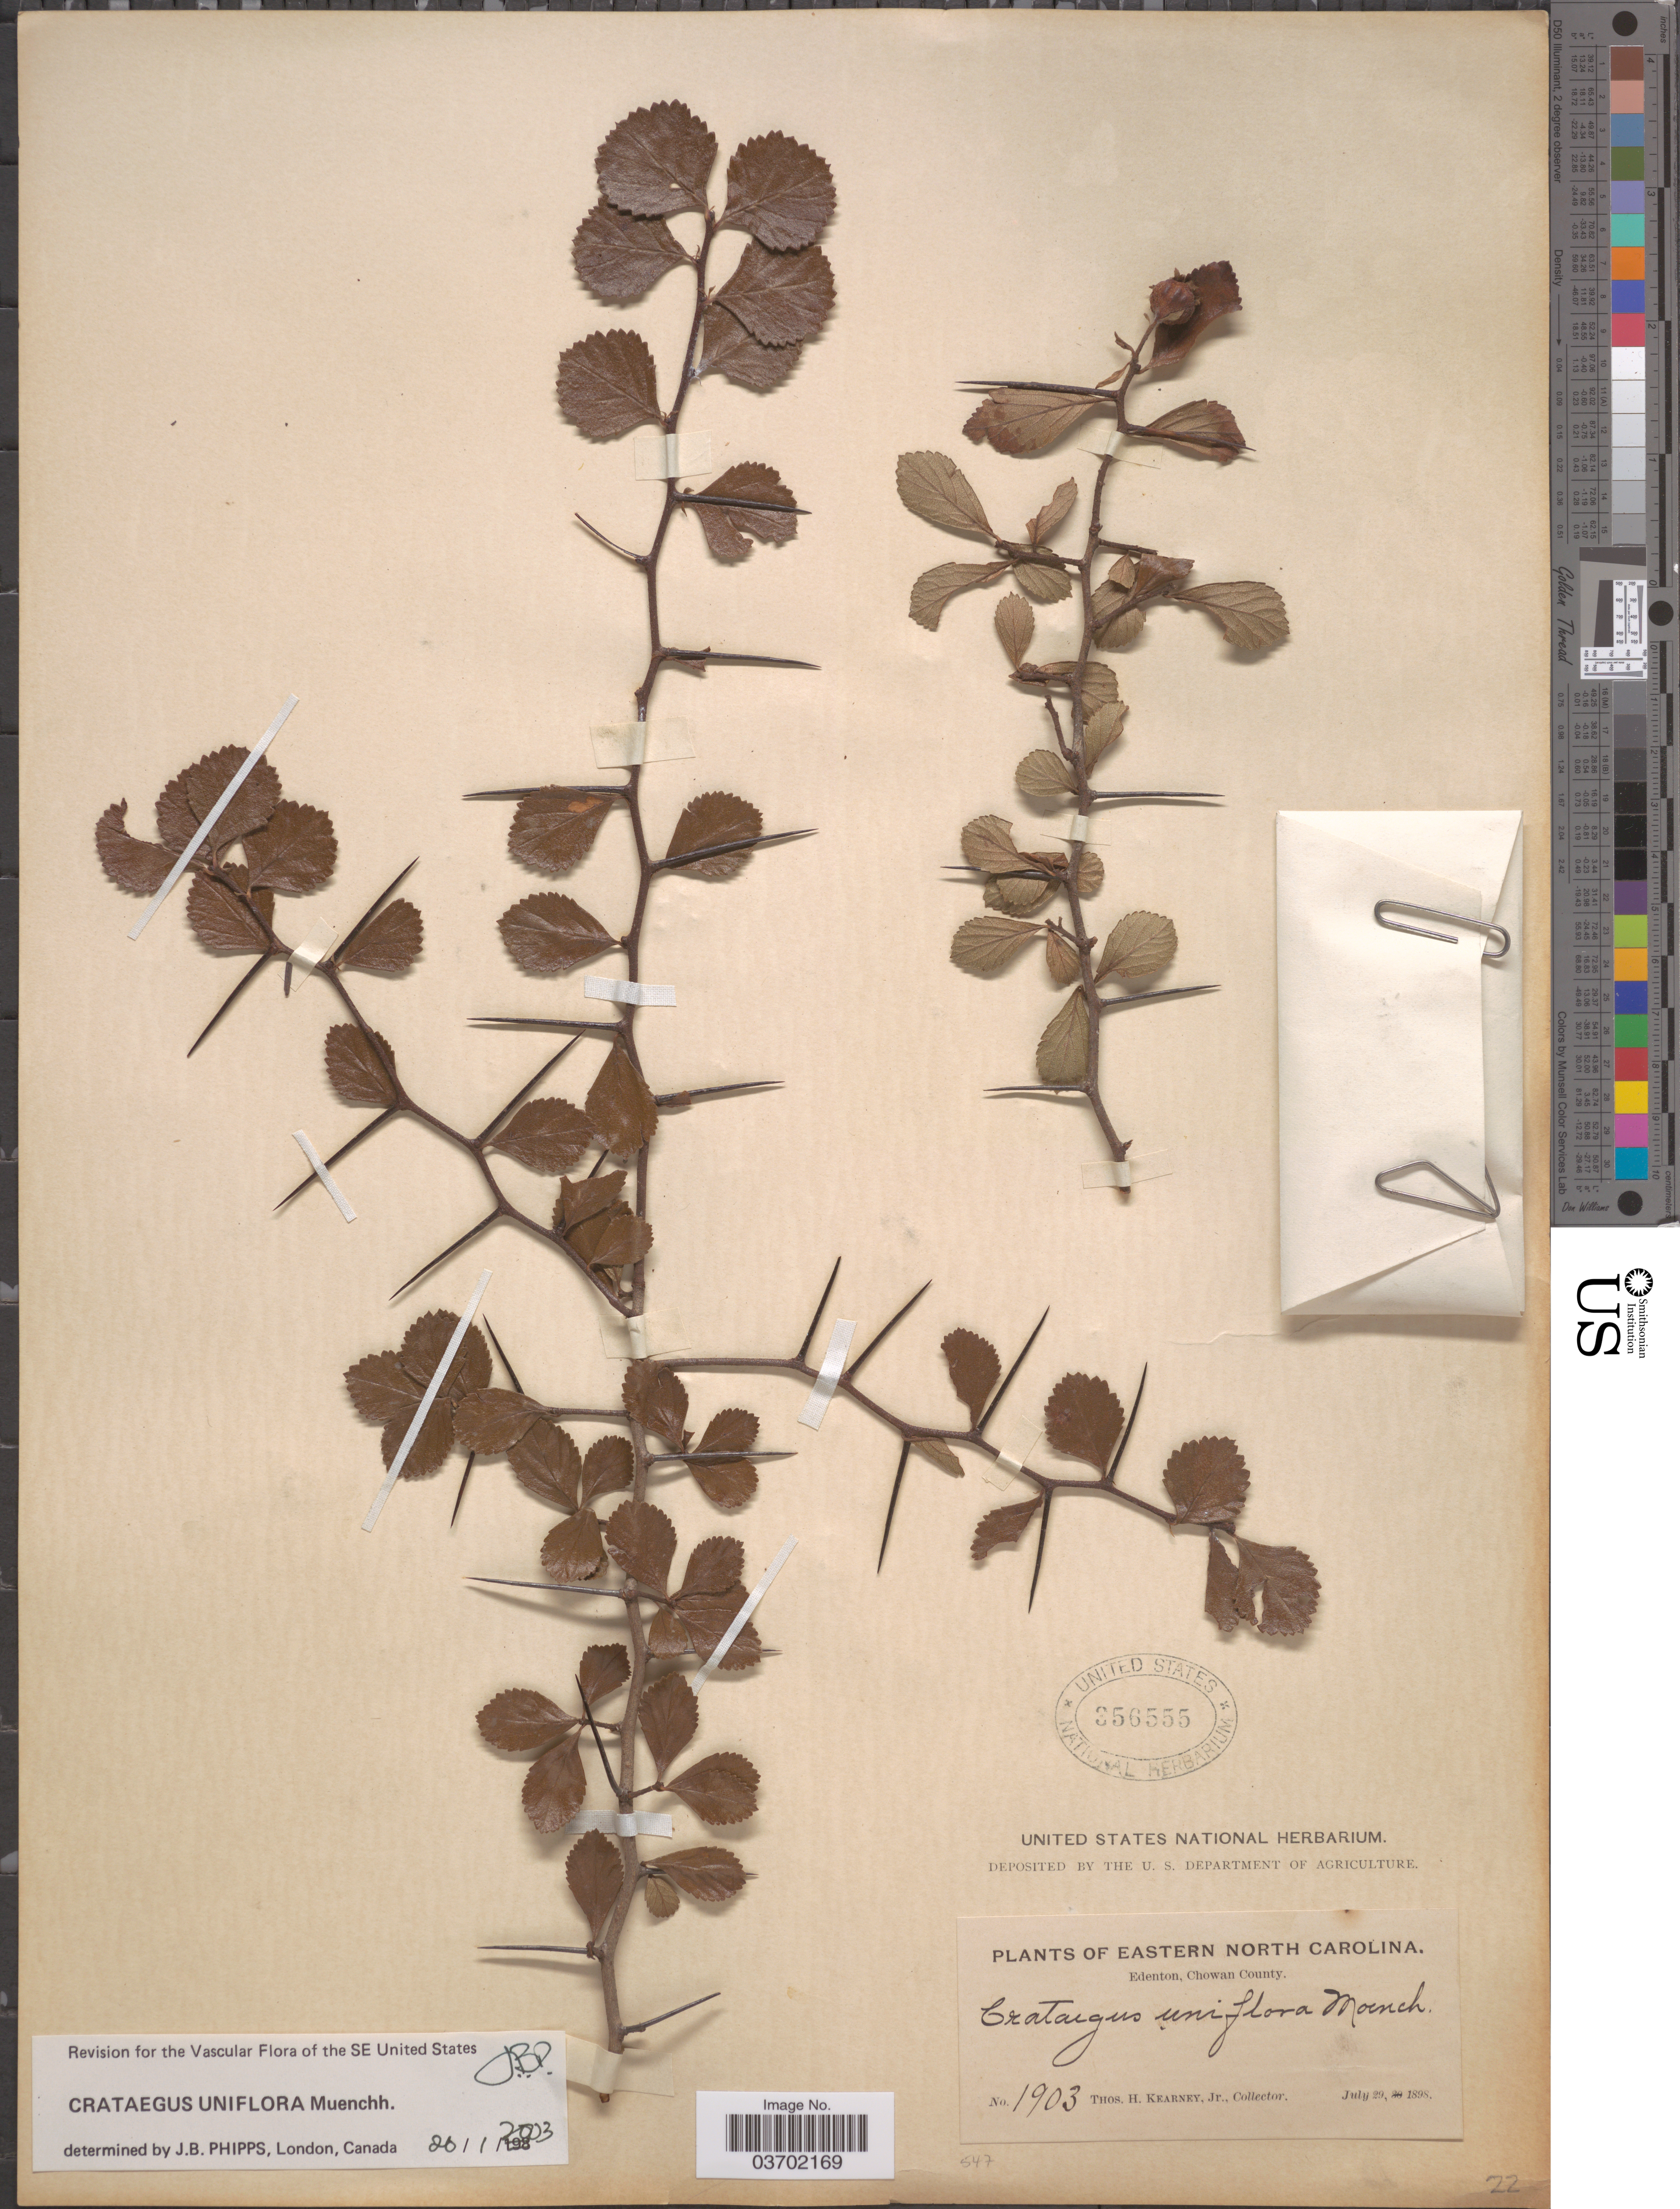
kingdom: Plantae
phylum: Tracheophyta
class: Magnoliopsida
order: Rosales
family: Rosaceae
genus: Crataegus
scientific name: Crataegus uniflora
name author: Münchh.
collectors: T. H. Kearney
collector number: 1903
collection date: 1898-07-29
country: United States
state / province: North Carolina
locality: Eastern North Carolina. Edenton, Chowan County.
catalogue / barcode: US 356555